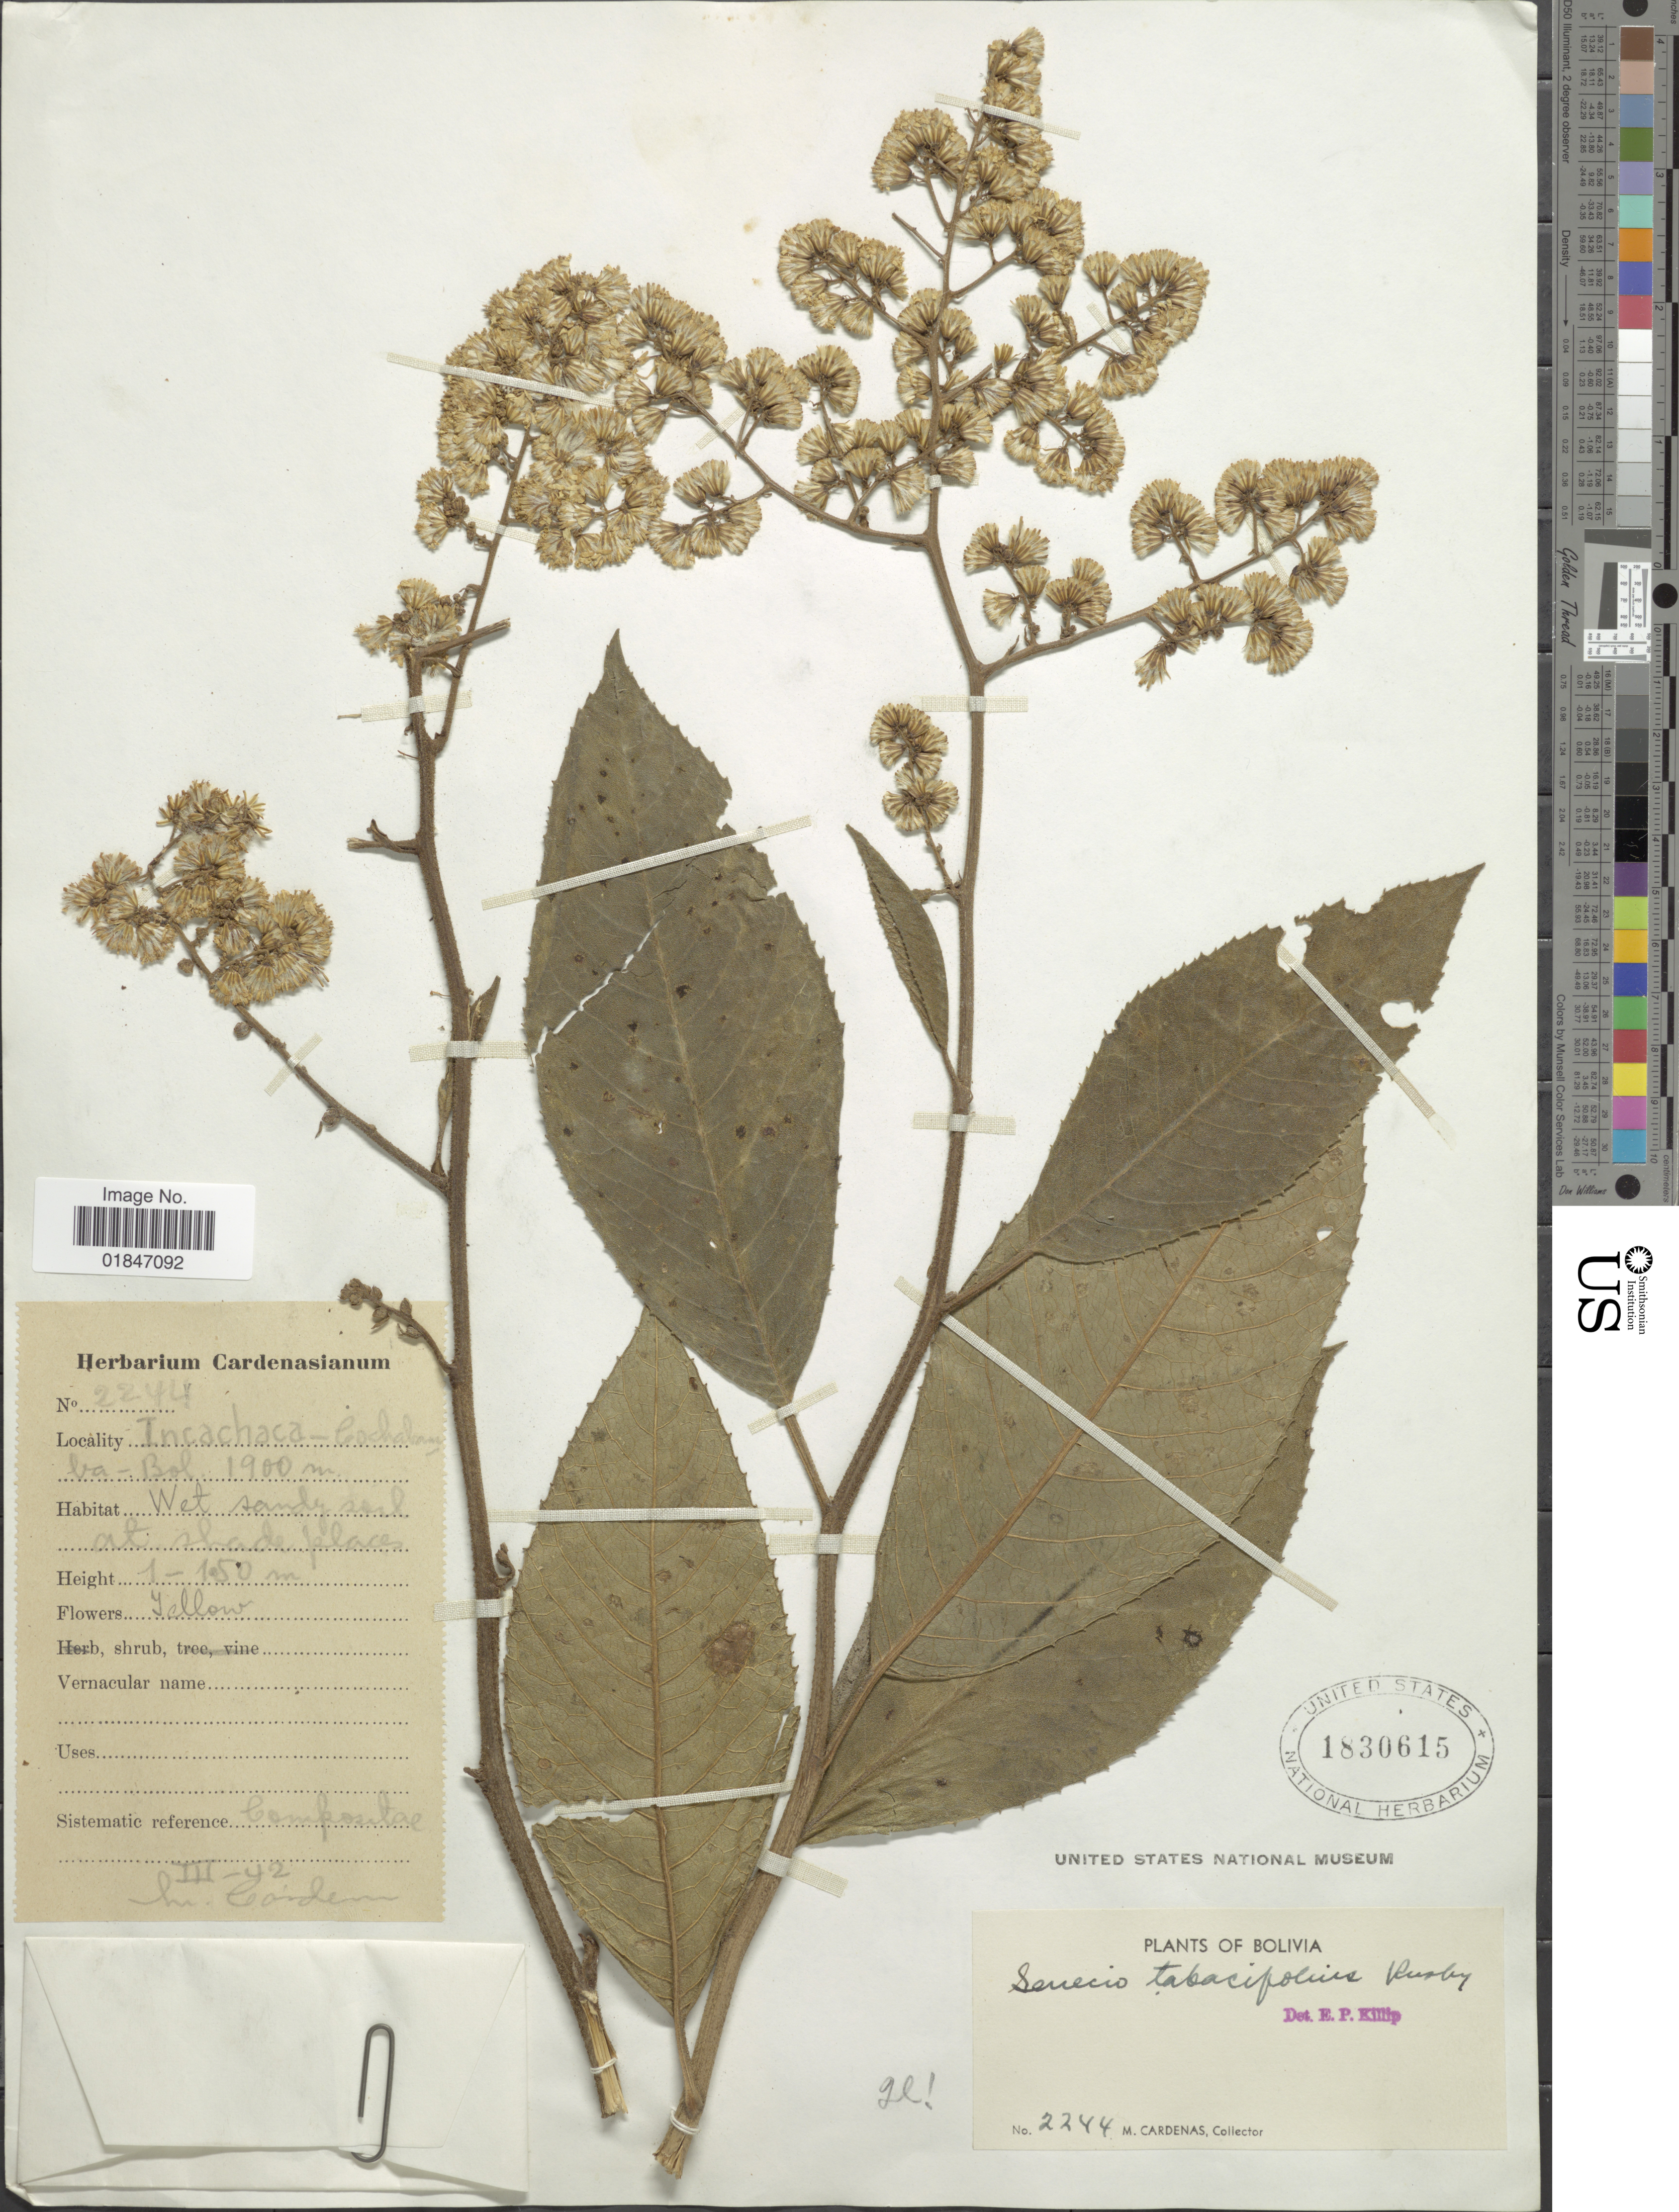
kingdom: Plantae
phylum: Tracheophyta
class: Magnoliopsida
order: Asterales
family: Asteraceae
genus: Dendrophorbium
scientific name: Dendrophorbium tabacifolium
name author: (Rusby) C. Jeffrey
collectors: M. Cárdenas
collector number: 2244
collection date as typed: Transcribed d/m/y: /3/42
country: Bolivia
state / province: Cochabamba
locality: Incachaca-Cochabamba-Bol.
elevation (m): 1900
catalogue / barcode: US 1830615